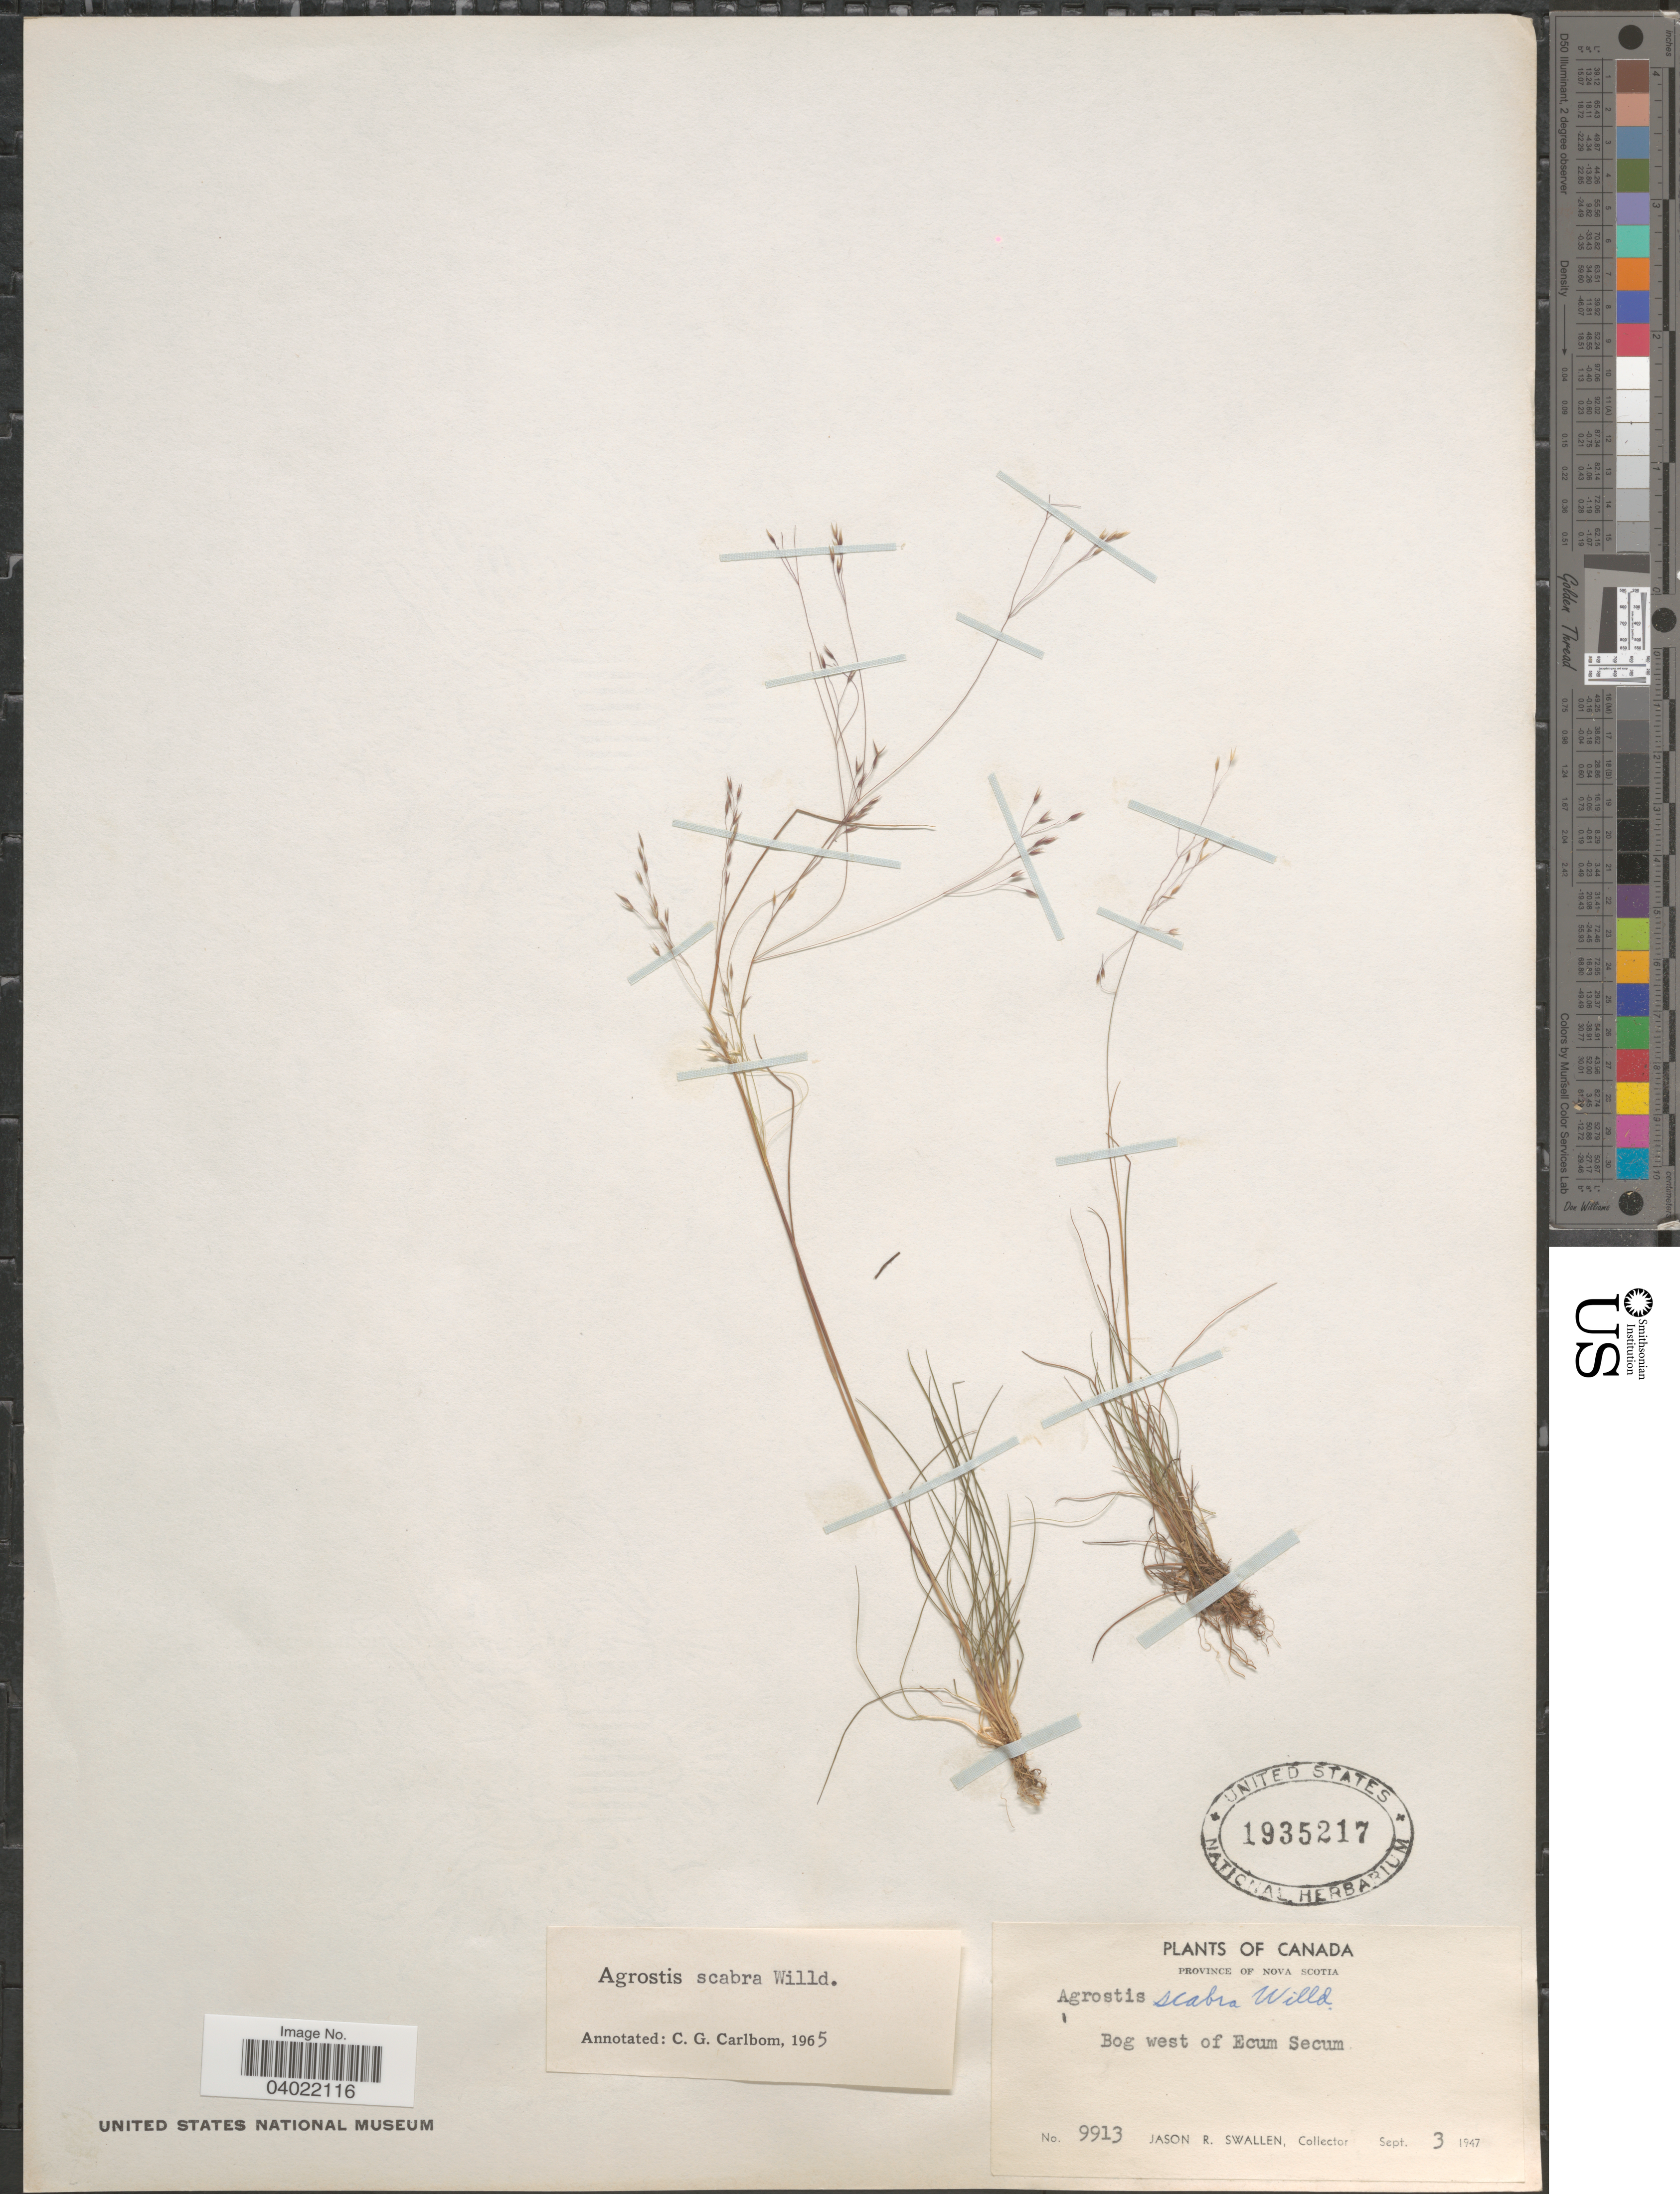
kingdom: Plantae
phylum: Tracheophyta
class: Liliopsida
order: Poales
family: Poaceae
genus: Agrostis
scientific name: Agrostis scabra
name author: Willd.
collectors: J. R. Swallen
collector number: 9913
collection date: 1947-09-03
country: Canada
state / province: Nova Scotia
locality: Bog west of Ecum Secum.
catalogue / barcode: US 1935217